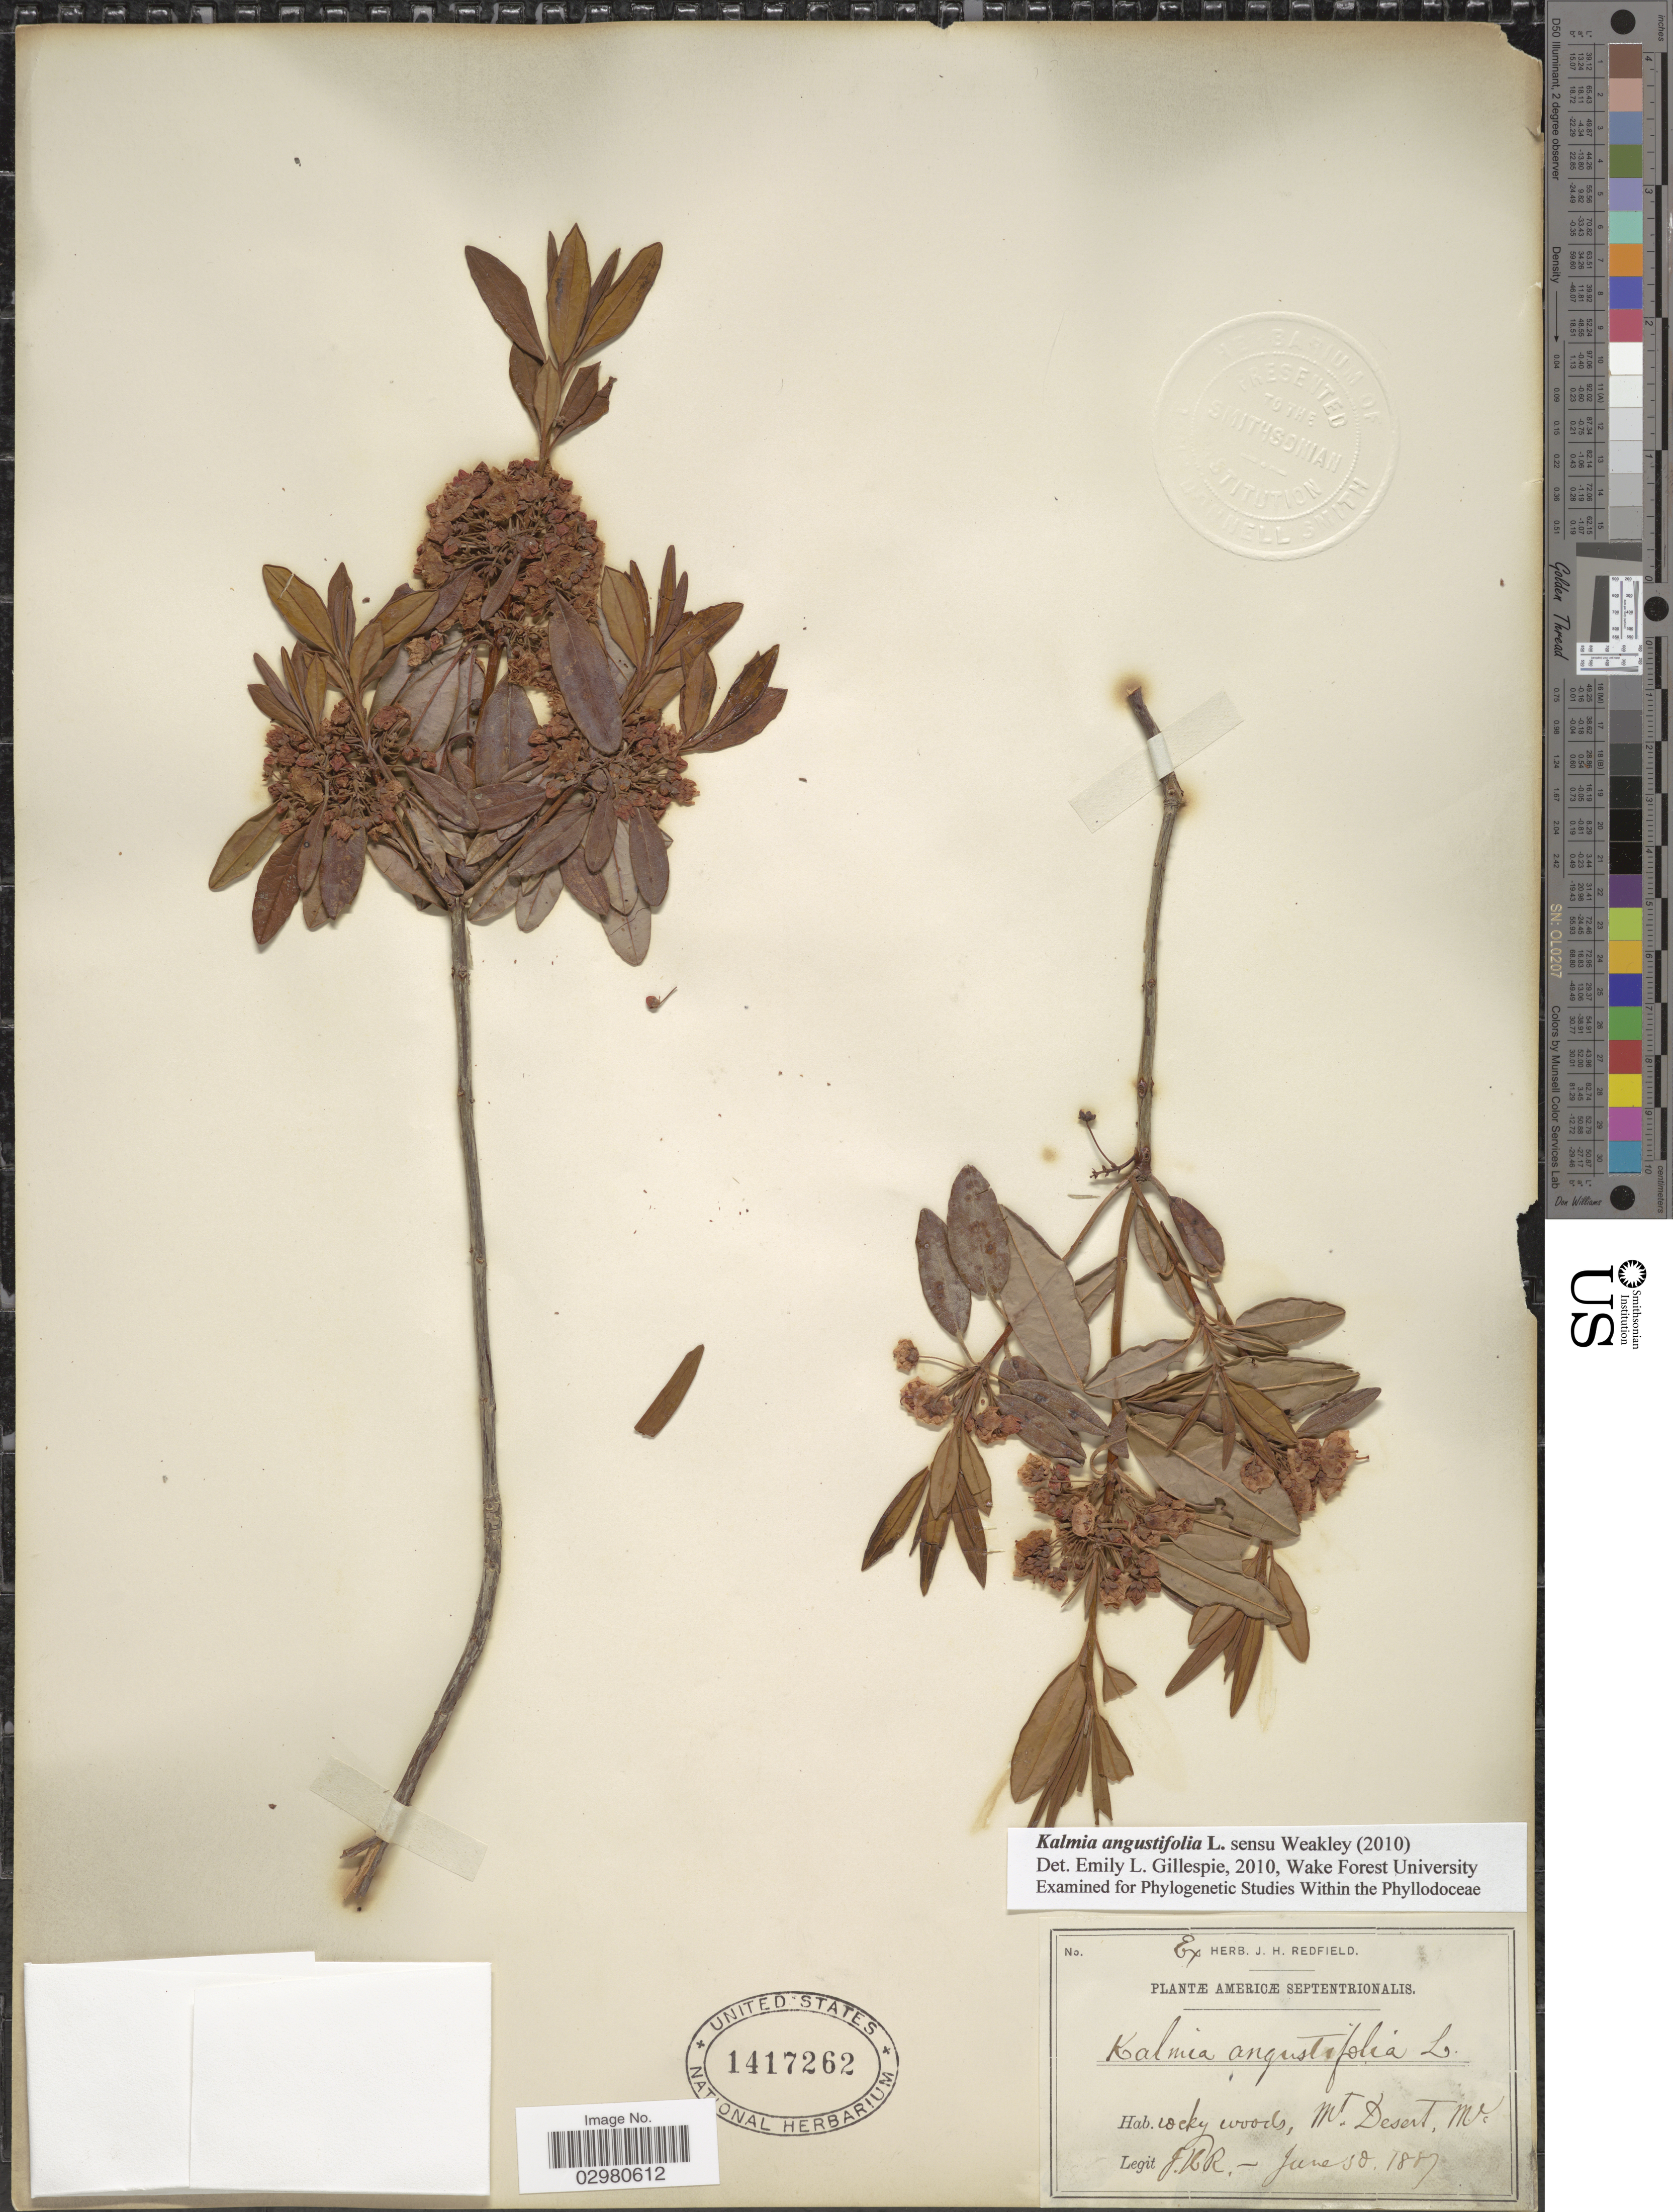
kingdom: Plantae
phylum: Tracheophyta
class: Magnoliopsida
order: Ericales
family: Ericaceae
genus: Kalmia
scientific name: Kalmia angustifolia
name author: L.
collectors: J. Redfield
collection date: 1887-06-30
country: United States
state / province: Maine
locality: Americæ septentrionalis. Mt. Desert, Me.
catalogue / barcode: US 1417262